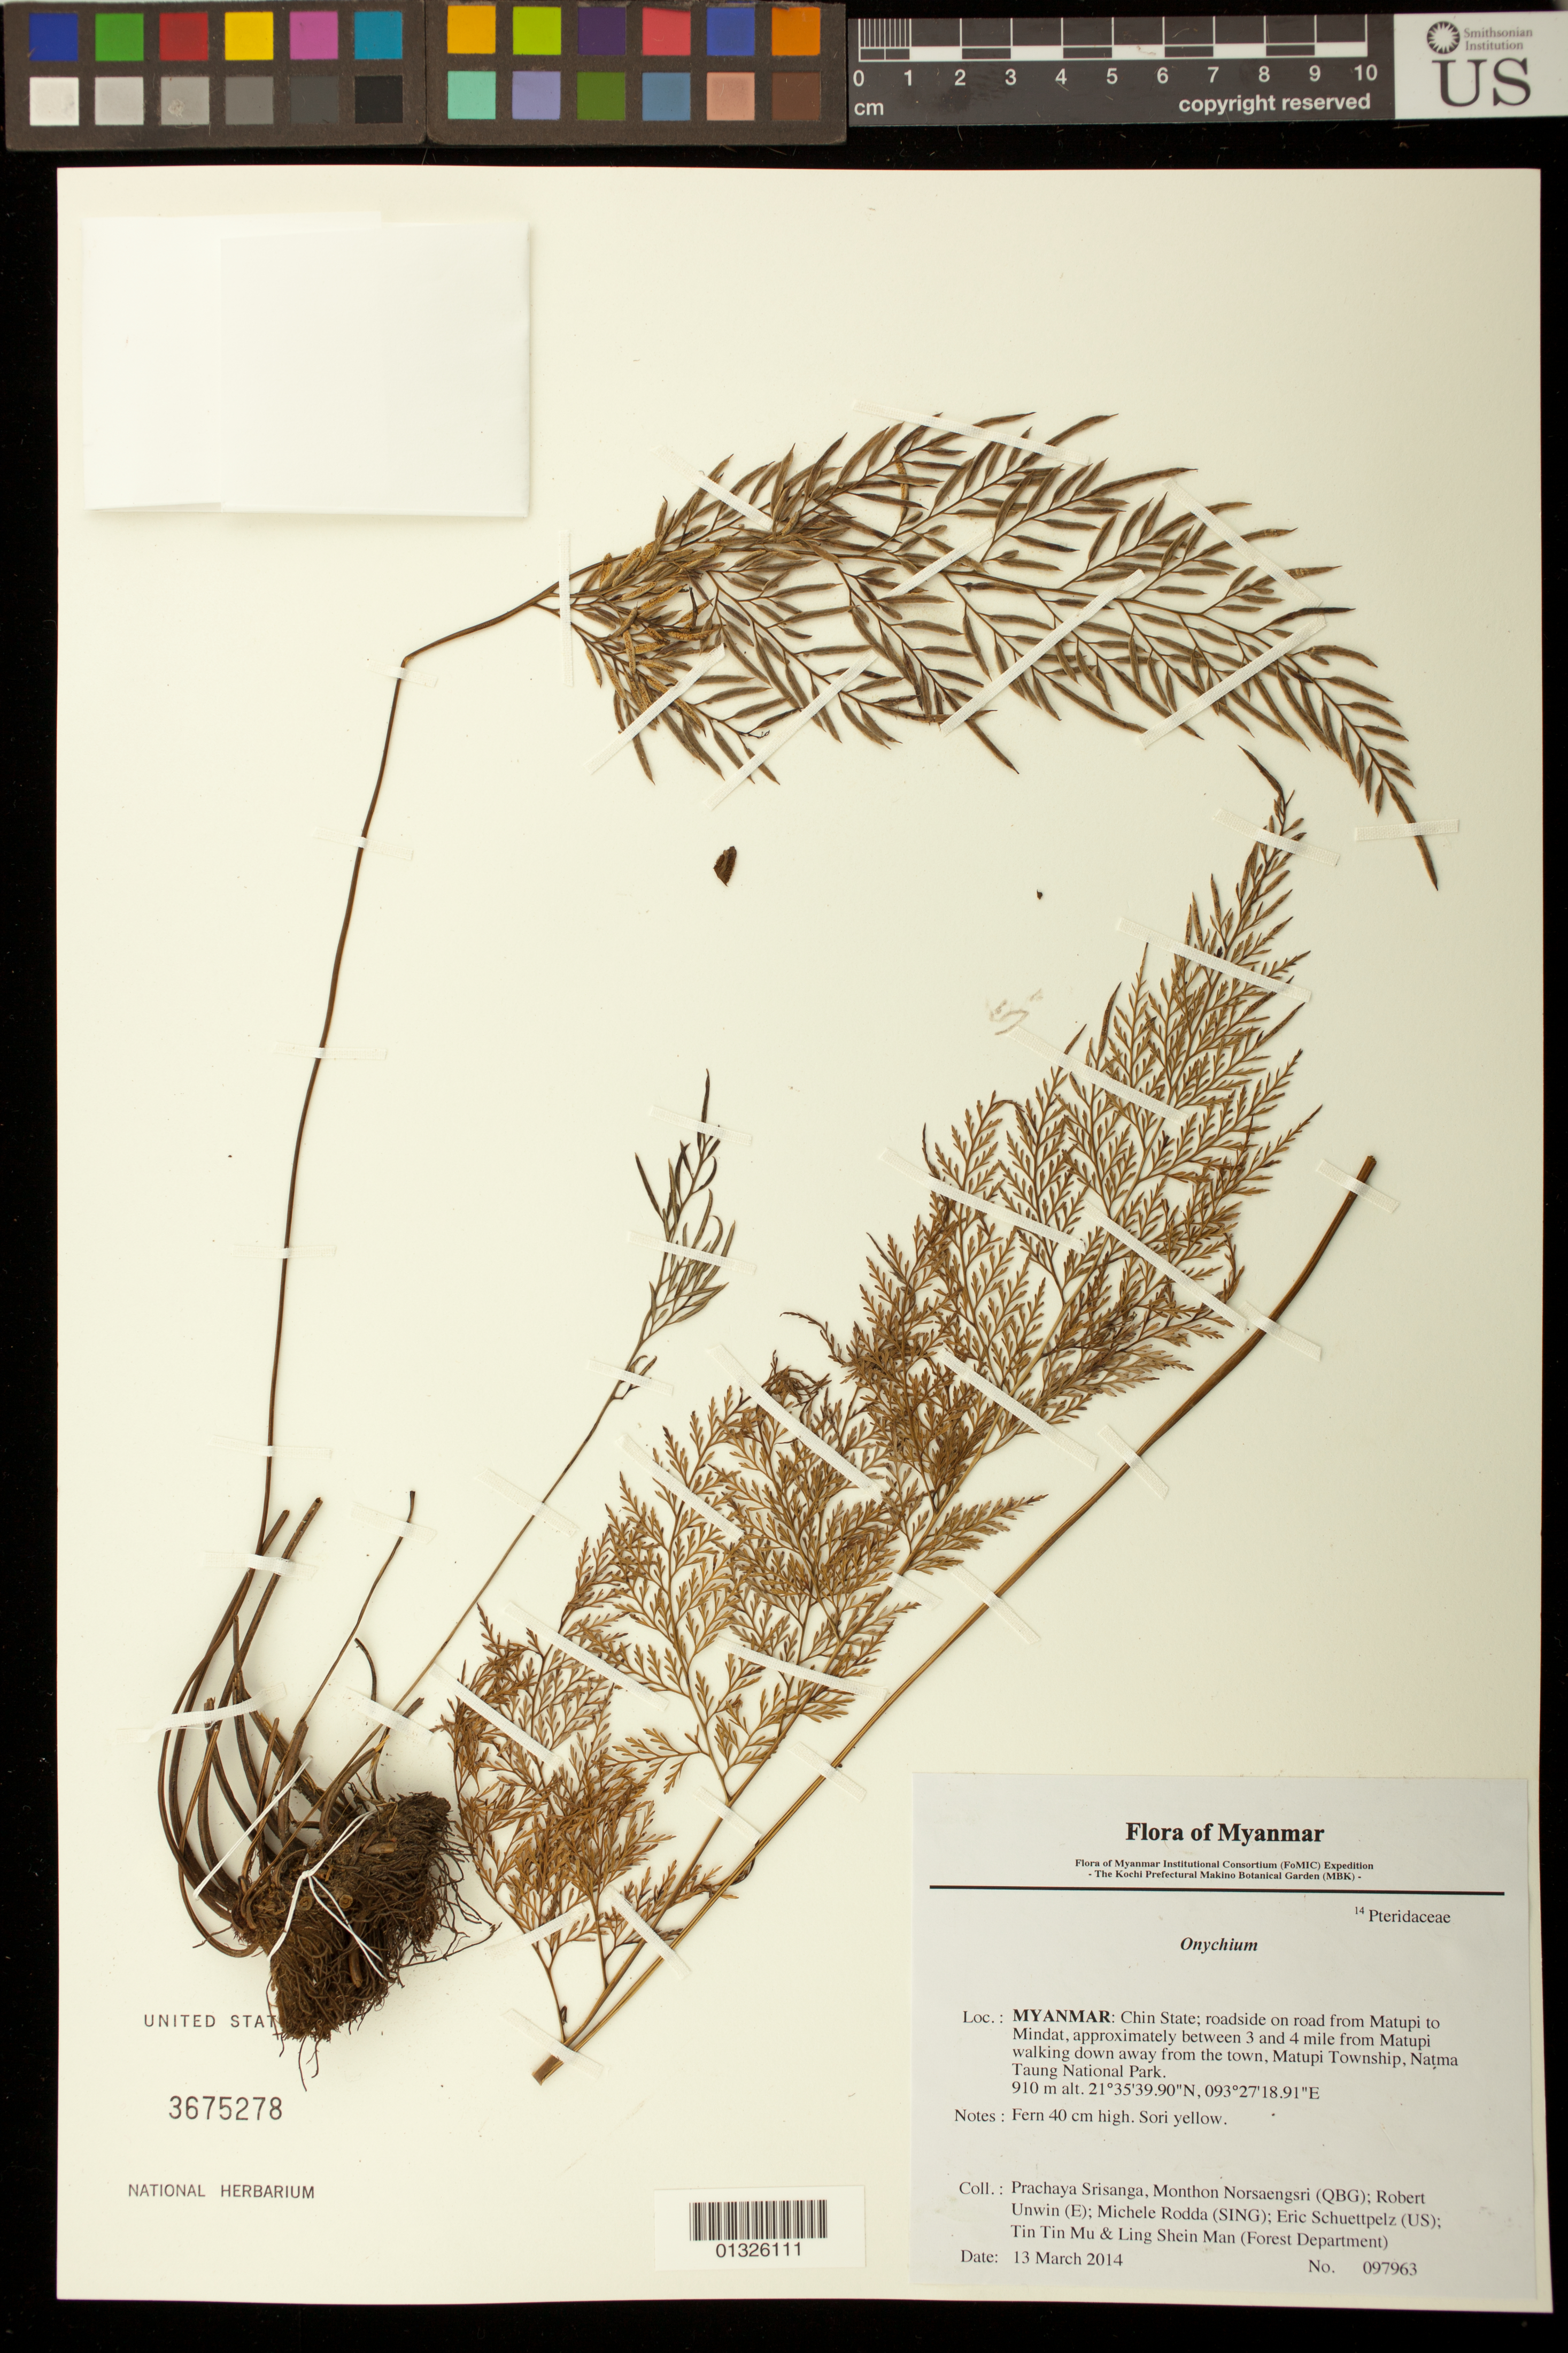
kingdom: Plantae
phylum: Tracheophyta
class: Polypodiopsida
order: Polypodiales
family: Pteridaceae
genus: Onychium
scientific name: Onychium sp.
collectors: P. Srisanga, M. Norsaengsri, R. Unwin, M. Rodda, E. Schuettpelz, Tin Tin Mu & Ling Shein Man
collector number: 97963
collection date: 2014-03-13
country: Myanmar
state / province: Chin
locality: Roadside on road from Matupi to Mindat, approximately between 3 and 4 mile from Matupi walking down away from the town, Matupi Township, Natma Taung National Park.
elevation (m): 910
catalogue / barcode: US 3675278